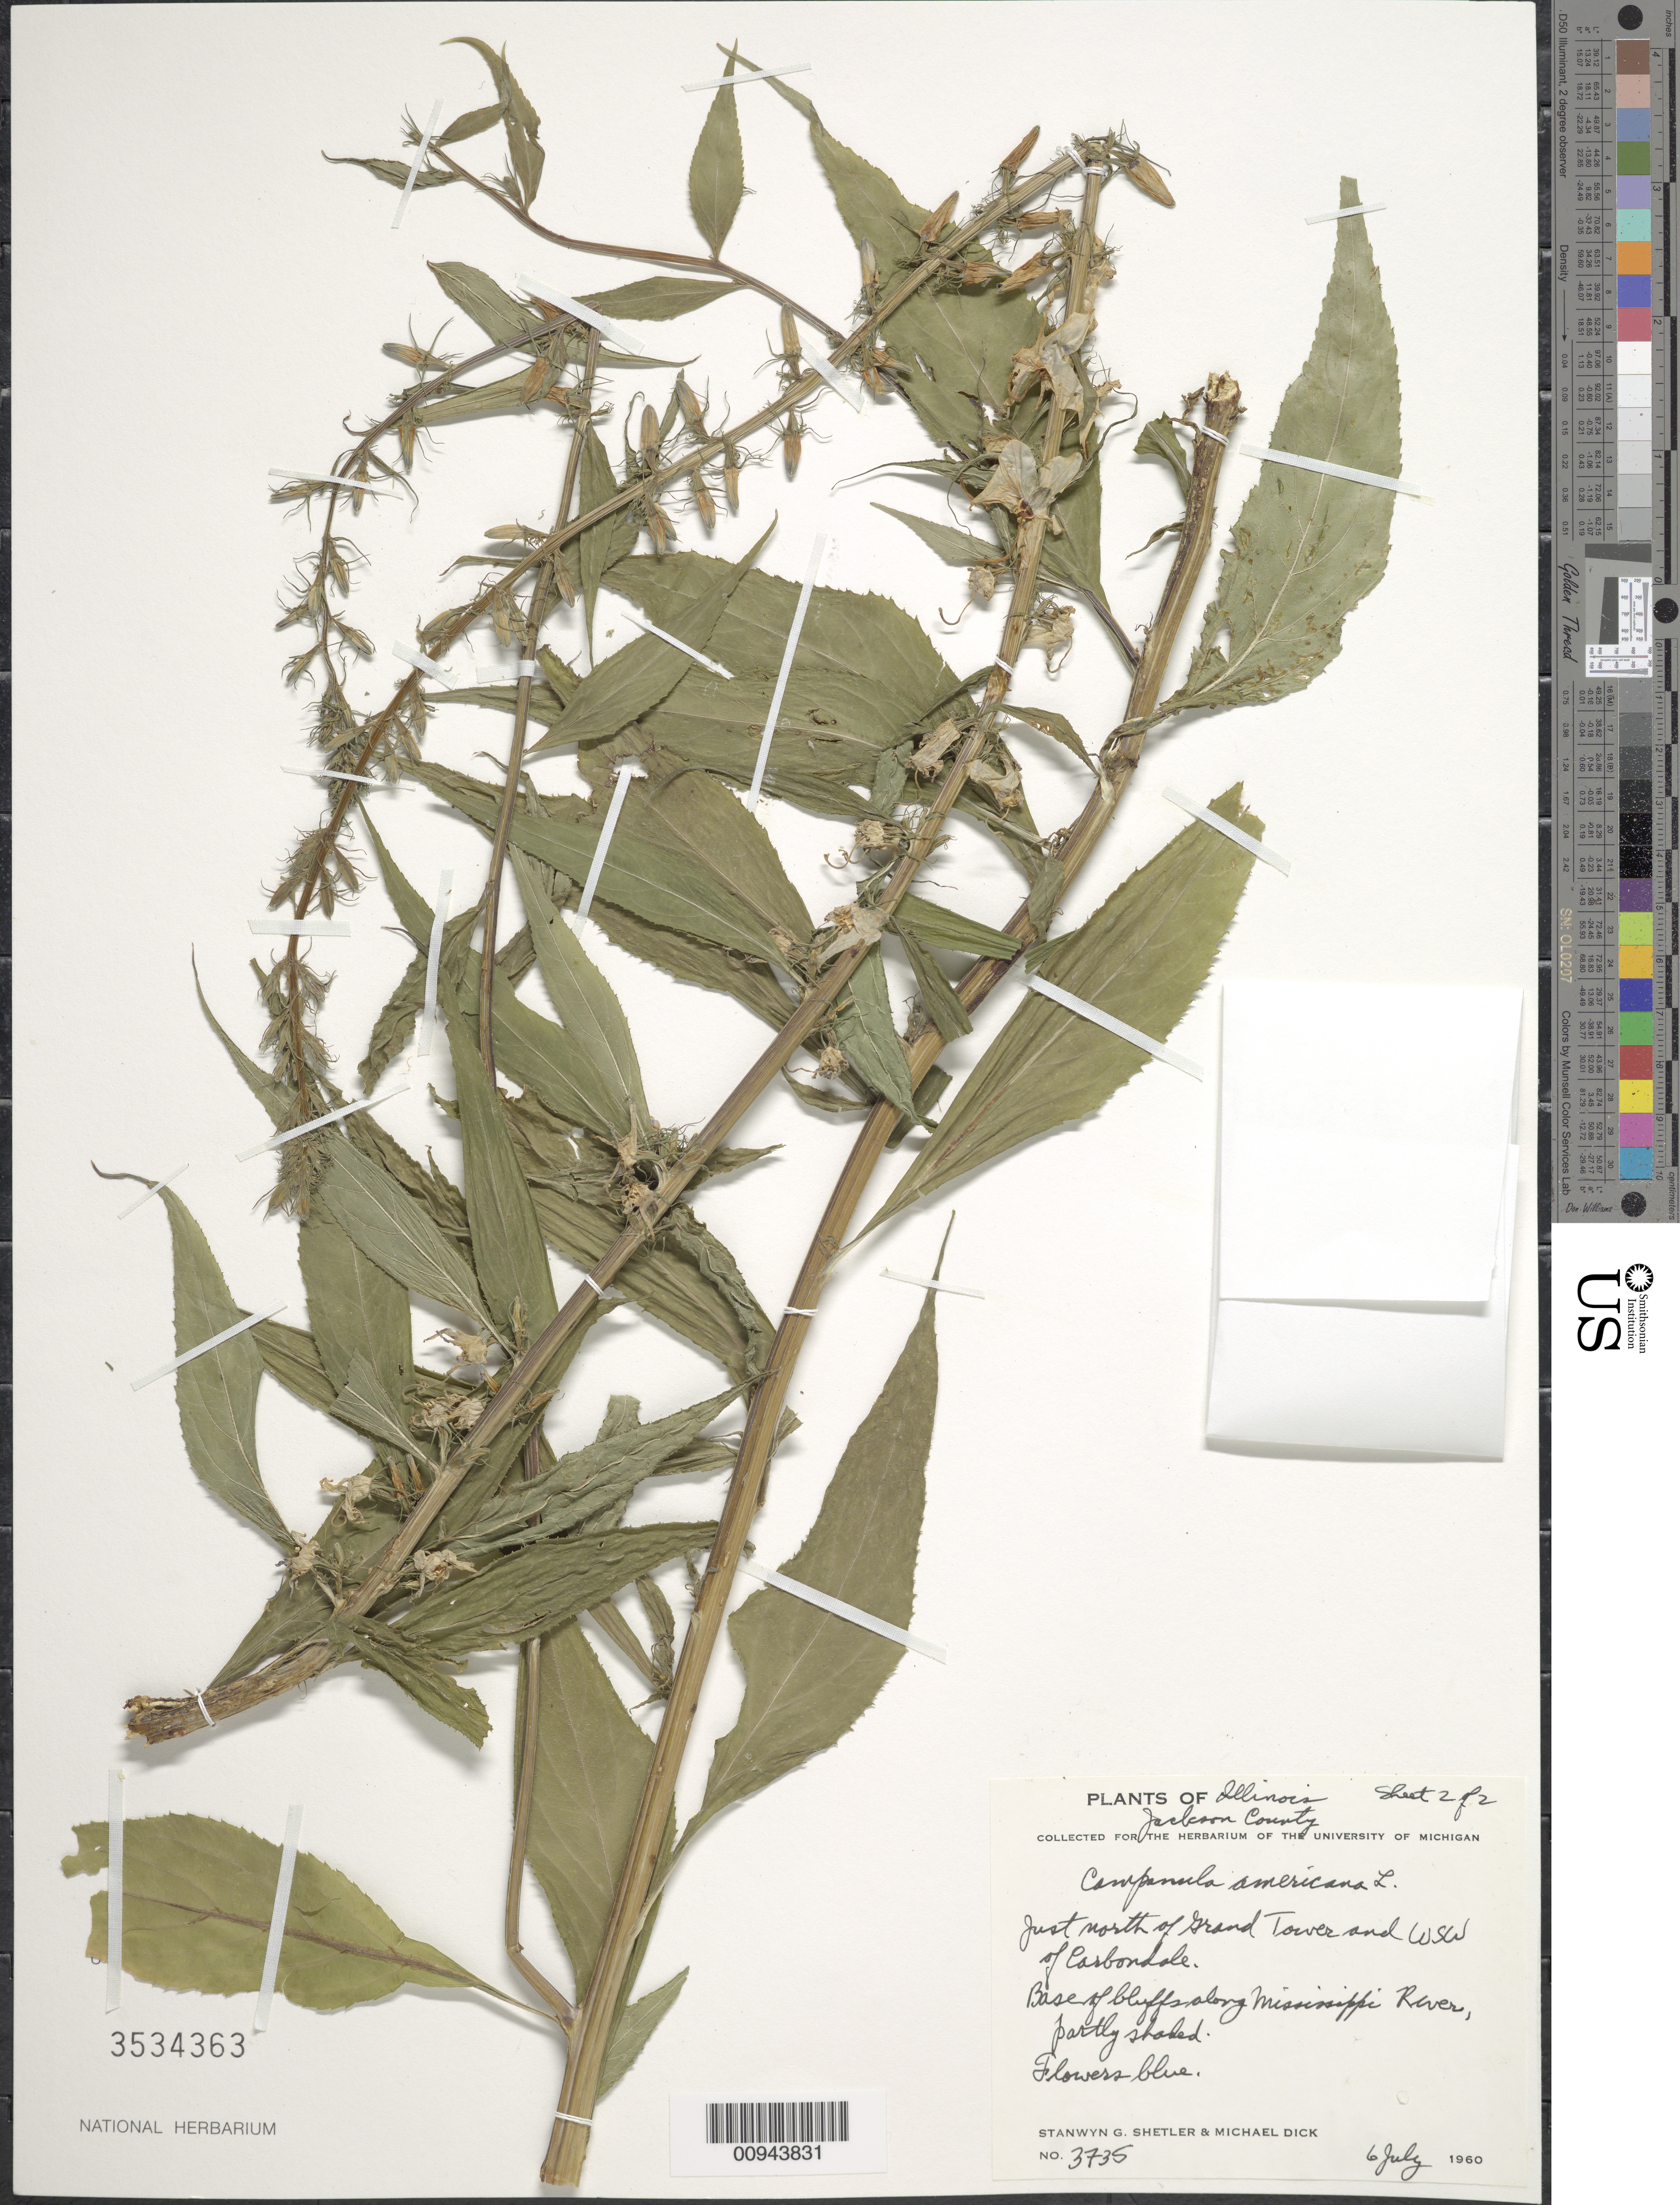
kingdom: Plantae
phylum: Tracheophyta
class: Magnoliopsida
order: Asterales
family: Campanulaceae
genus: Campanula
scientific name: Campanula americana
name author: L.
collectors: S. Shetler & M. Dick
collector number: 3735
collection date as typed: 6 July 1960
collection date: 1960-07-06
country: United States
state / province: Illinois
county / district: Jackson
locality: just north of Grand Tower and WSW of Carbondale. Along Mississippi River.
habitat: base of bluffs, partly shaded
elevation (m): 2200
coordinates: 33 27' N, 105 43' W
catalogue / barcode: US 3534363